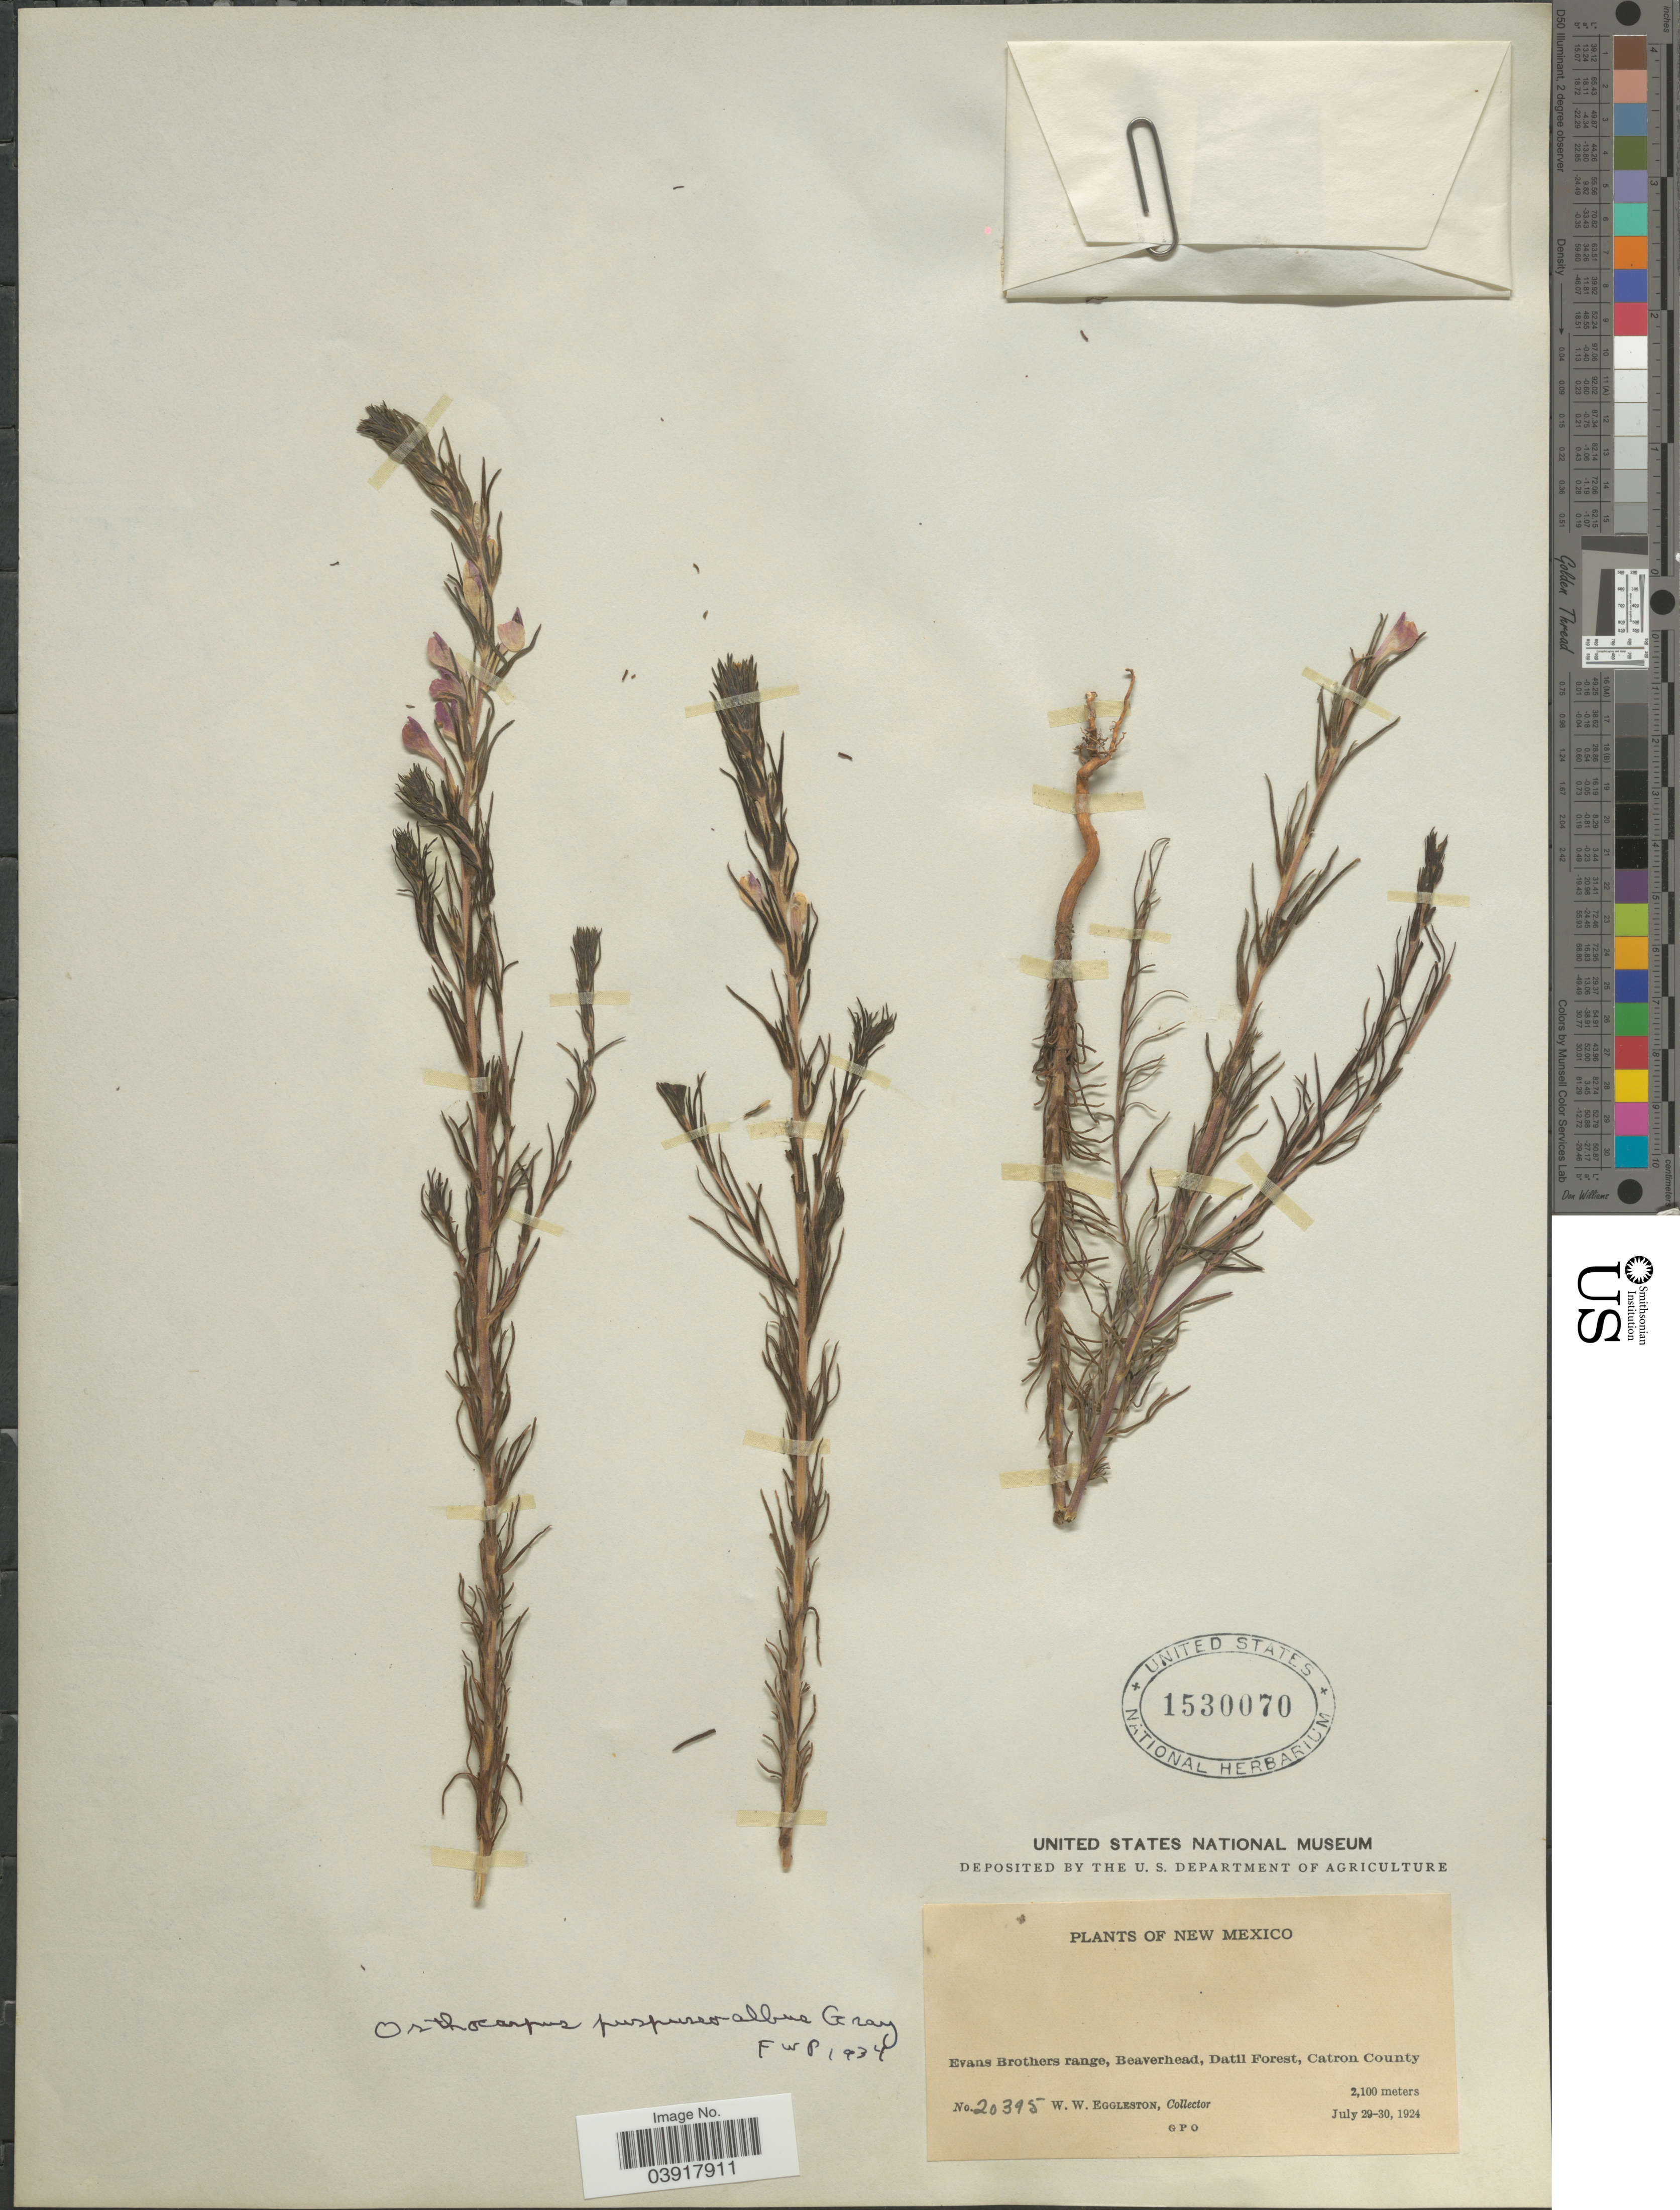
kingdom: Plantae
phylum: Tracheophyta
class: Magnoliopsida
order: Lamiales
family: Orobanchaceae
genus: Orthocarpus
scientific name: Orthocarpus purpureo-albus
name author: A. Gray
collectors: W. W. Eggleston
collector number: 20395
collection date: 1924-07-29/1924-07-30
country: United States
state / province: New Mexico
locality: Evans Brothers range, Beaverhead, Datil Forest, Catron County.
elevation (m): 2100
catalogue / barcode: US 1530070